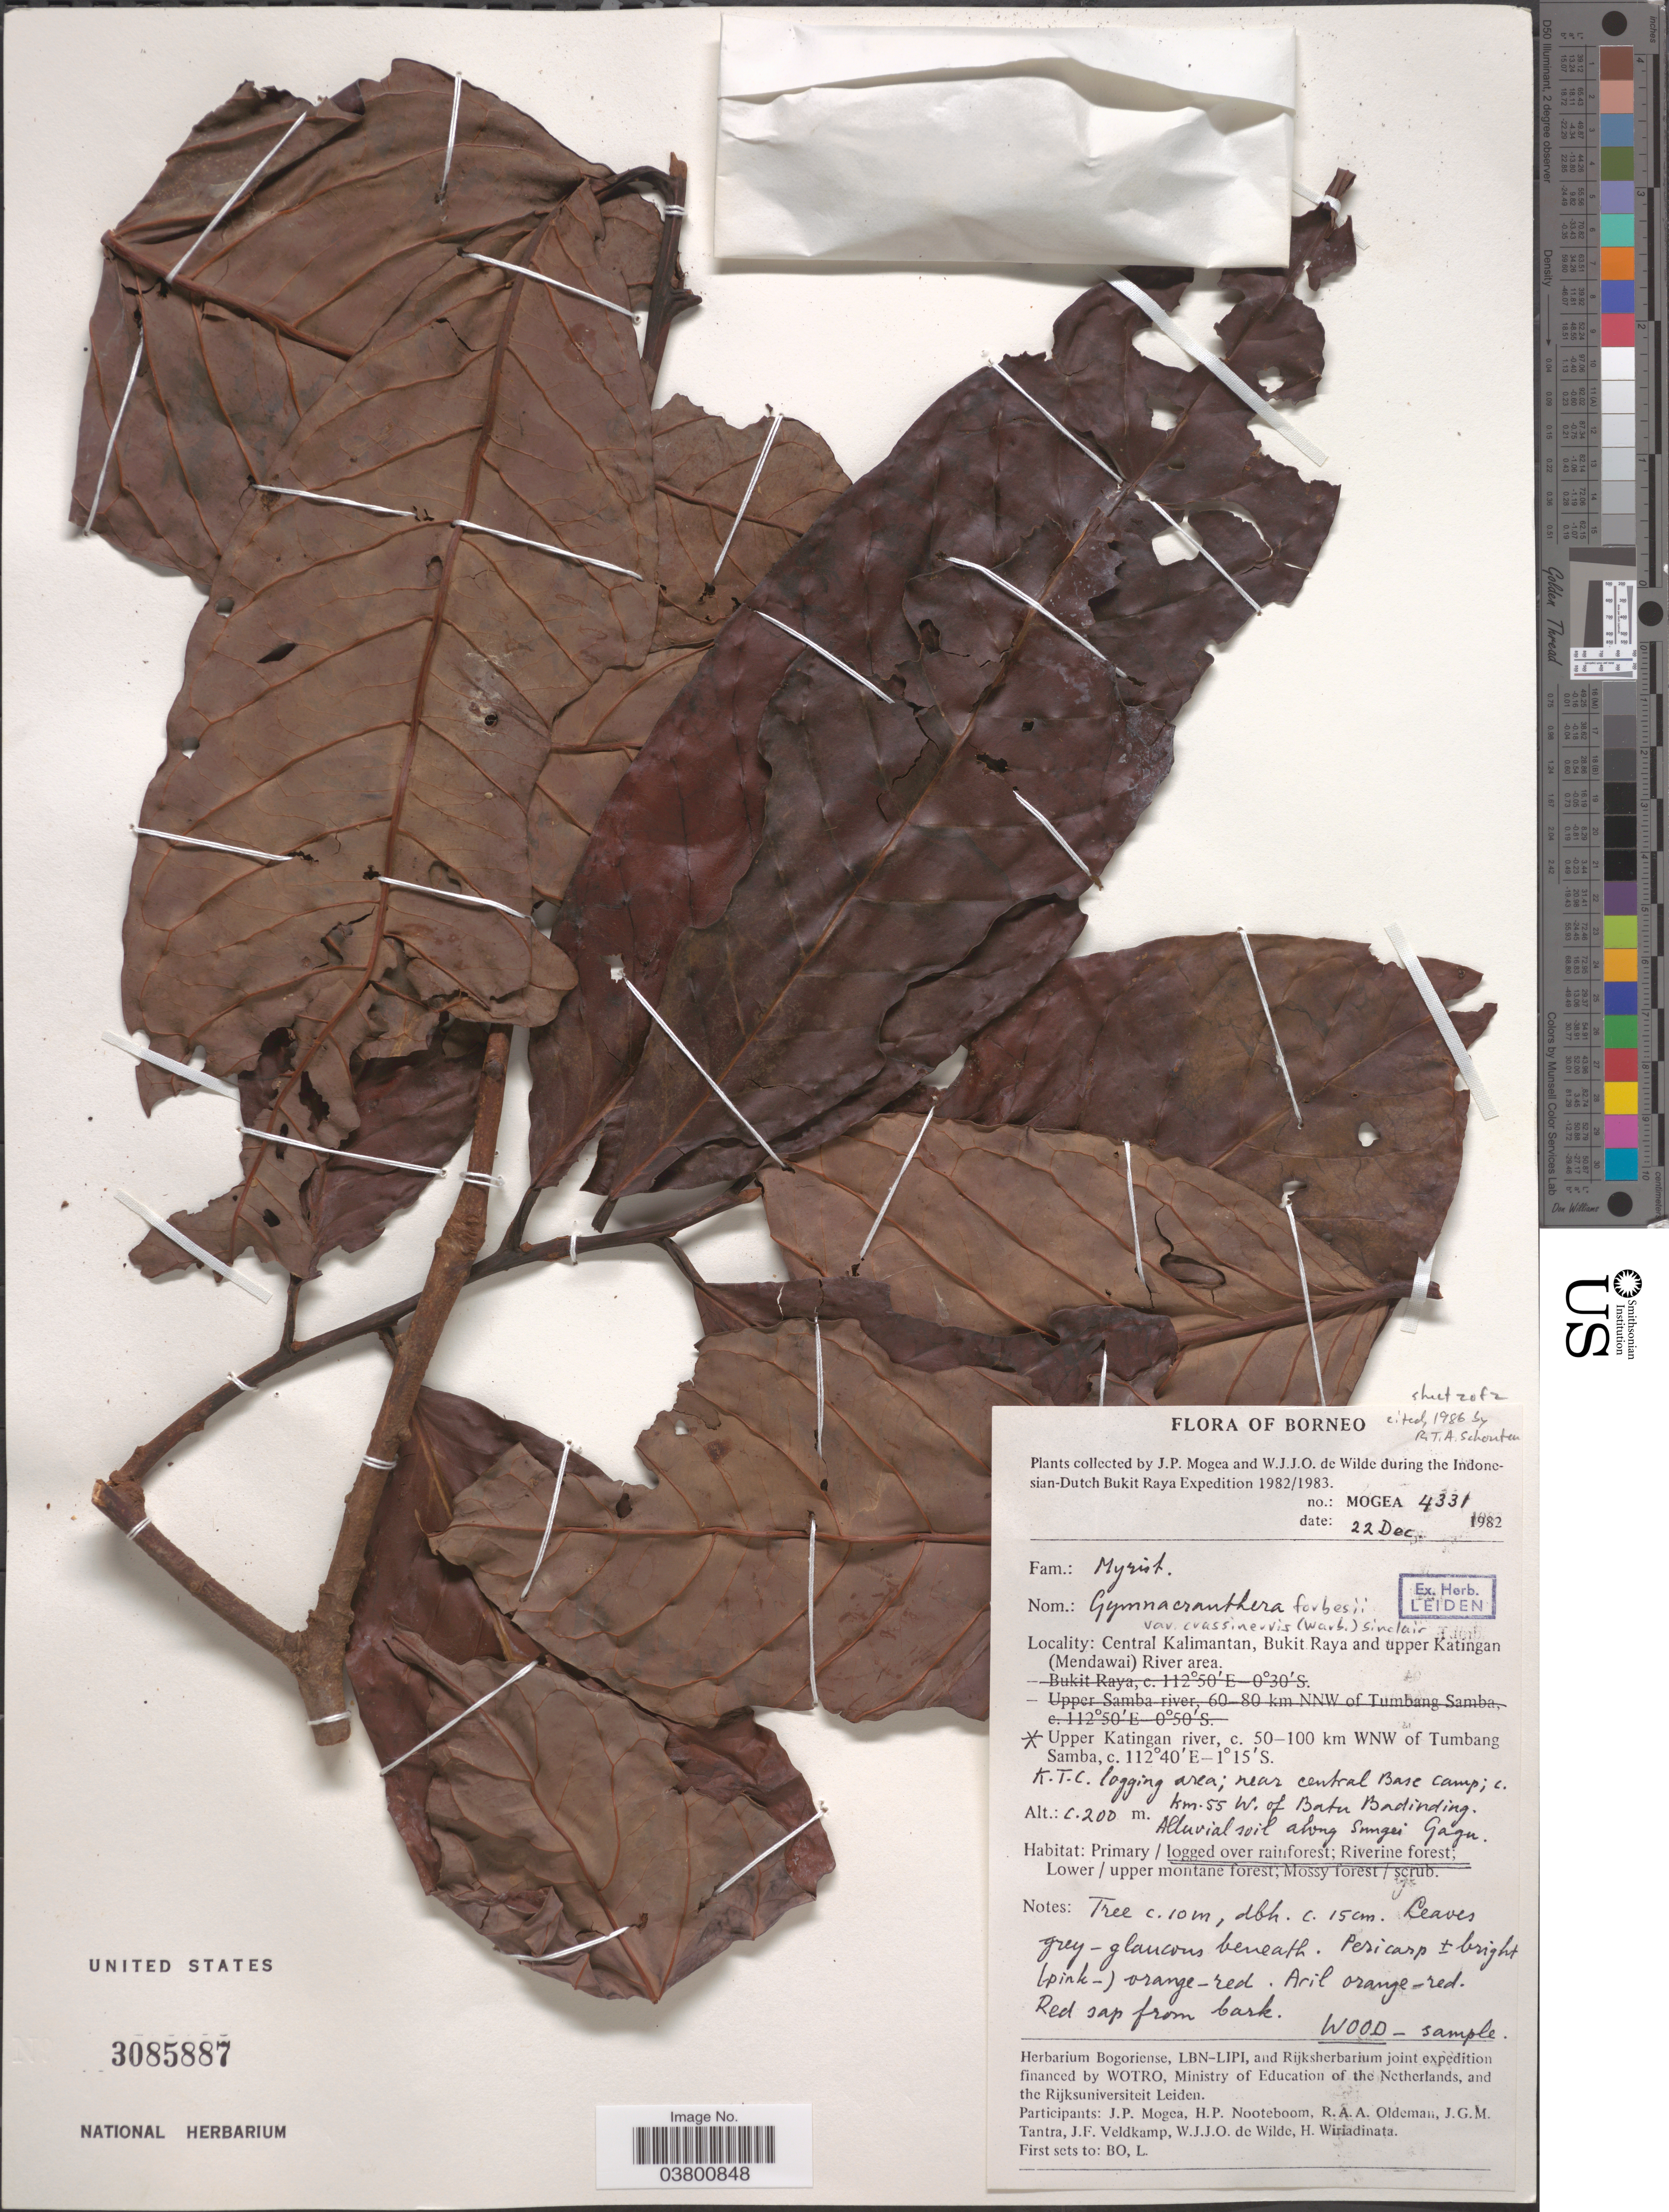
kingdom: Plantae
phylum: Tracheophyta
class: Magnoliopsida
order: Magnoliales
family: Myristicaceae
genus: Gymnacranthera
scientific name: Gymnacranthera forbesii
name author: (R.M. King) Warb.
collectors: J. Mogea & W. J. de Wilde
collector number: MOGEA 4331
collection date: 1982-12-22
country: Indonesia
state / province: Kalimantan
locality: Borneo. Central Kalimantan, Bukit Raya and upper Katingan (Mendawai) River area. Upper Katingan river, c. 50-100 km WNW of Tumbang Samba. K.T.C. logging area; near Central Base Camp; c. km. 55 W. of Batu Badinding. Alluvial soil along Sungei Gagu.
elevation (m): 200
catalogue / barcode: US 3085887